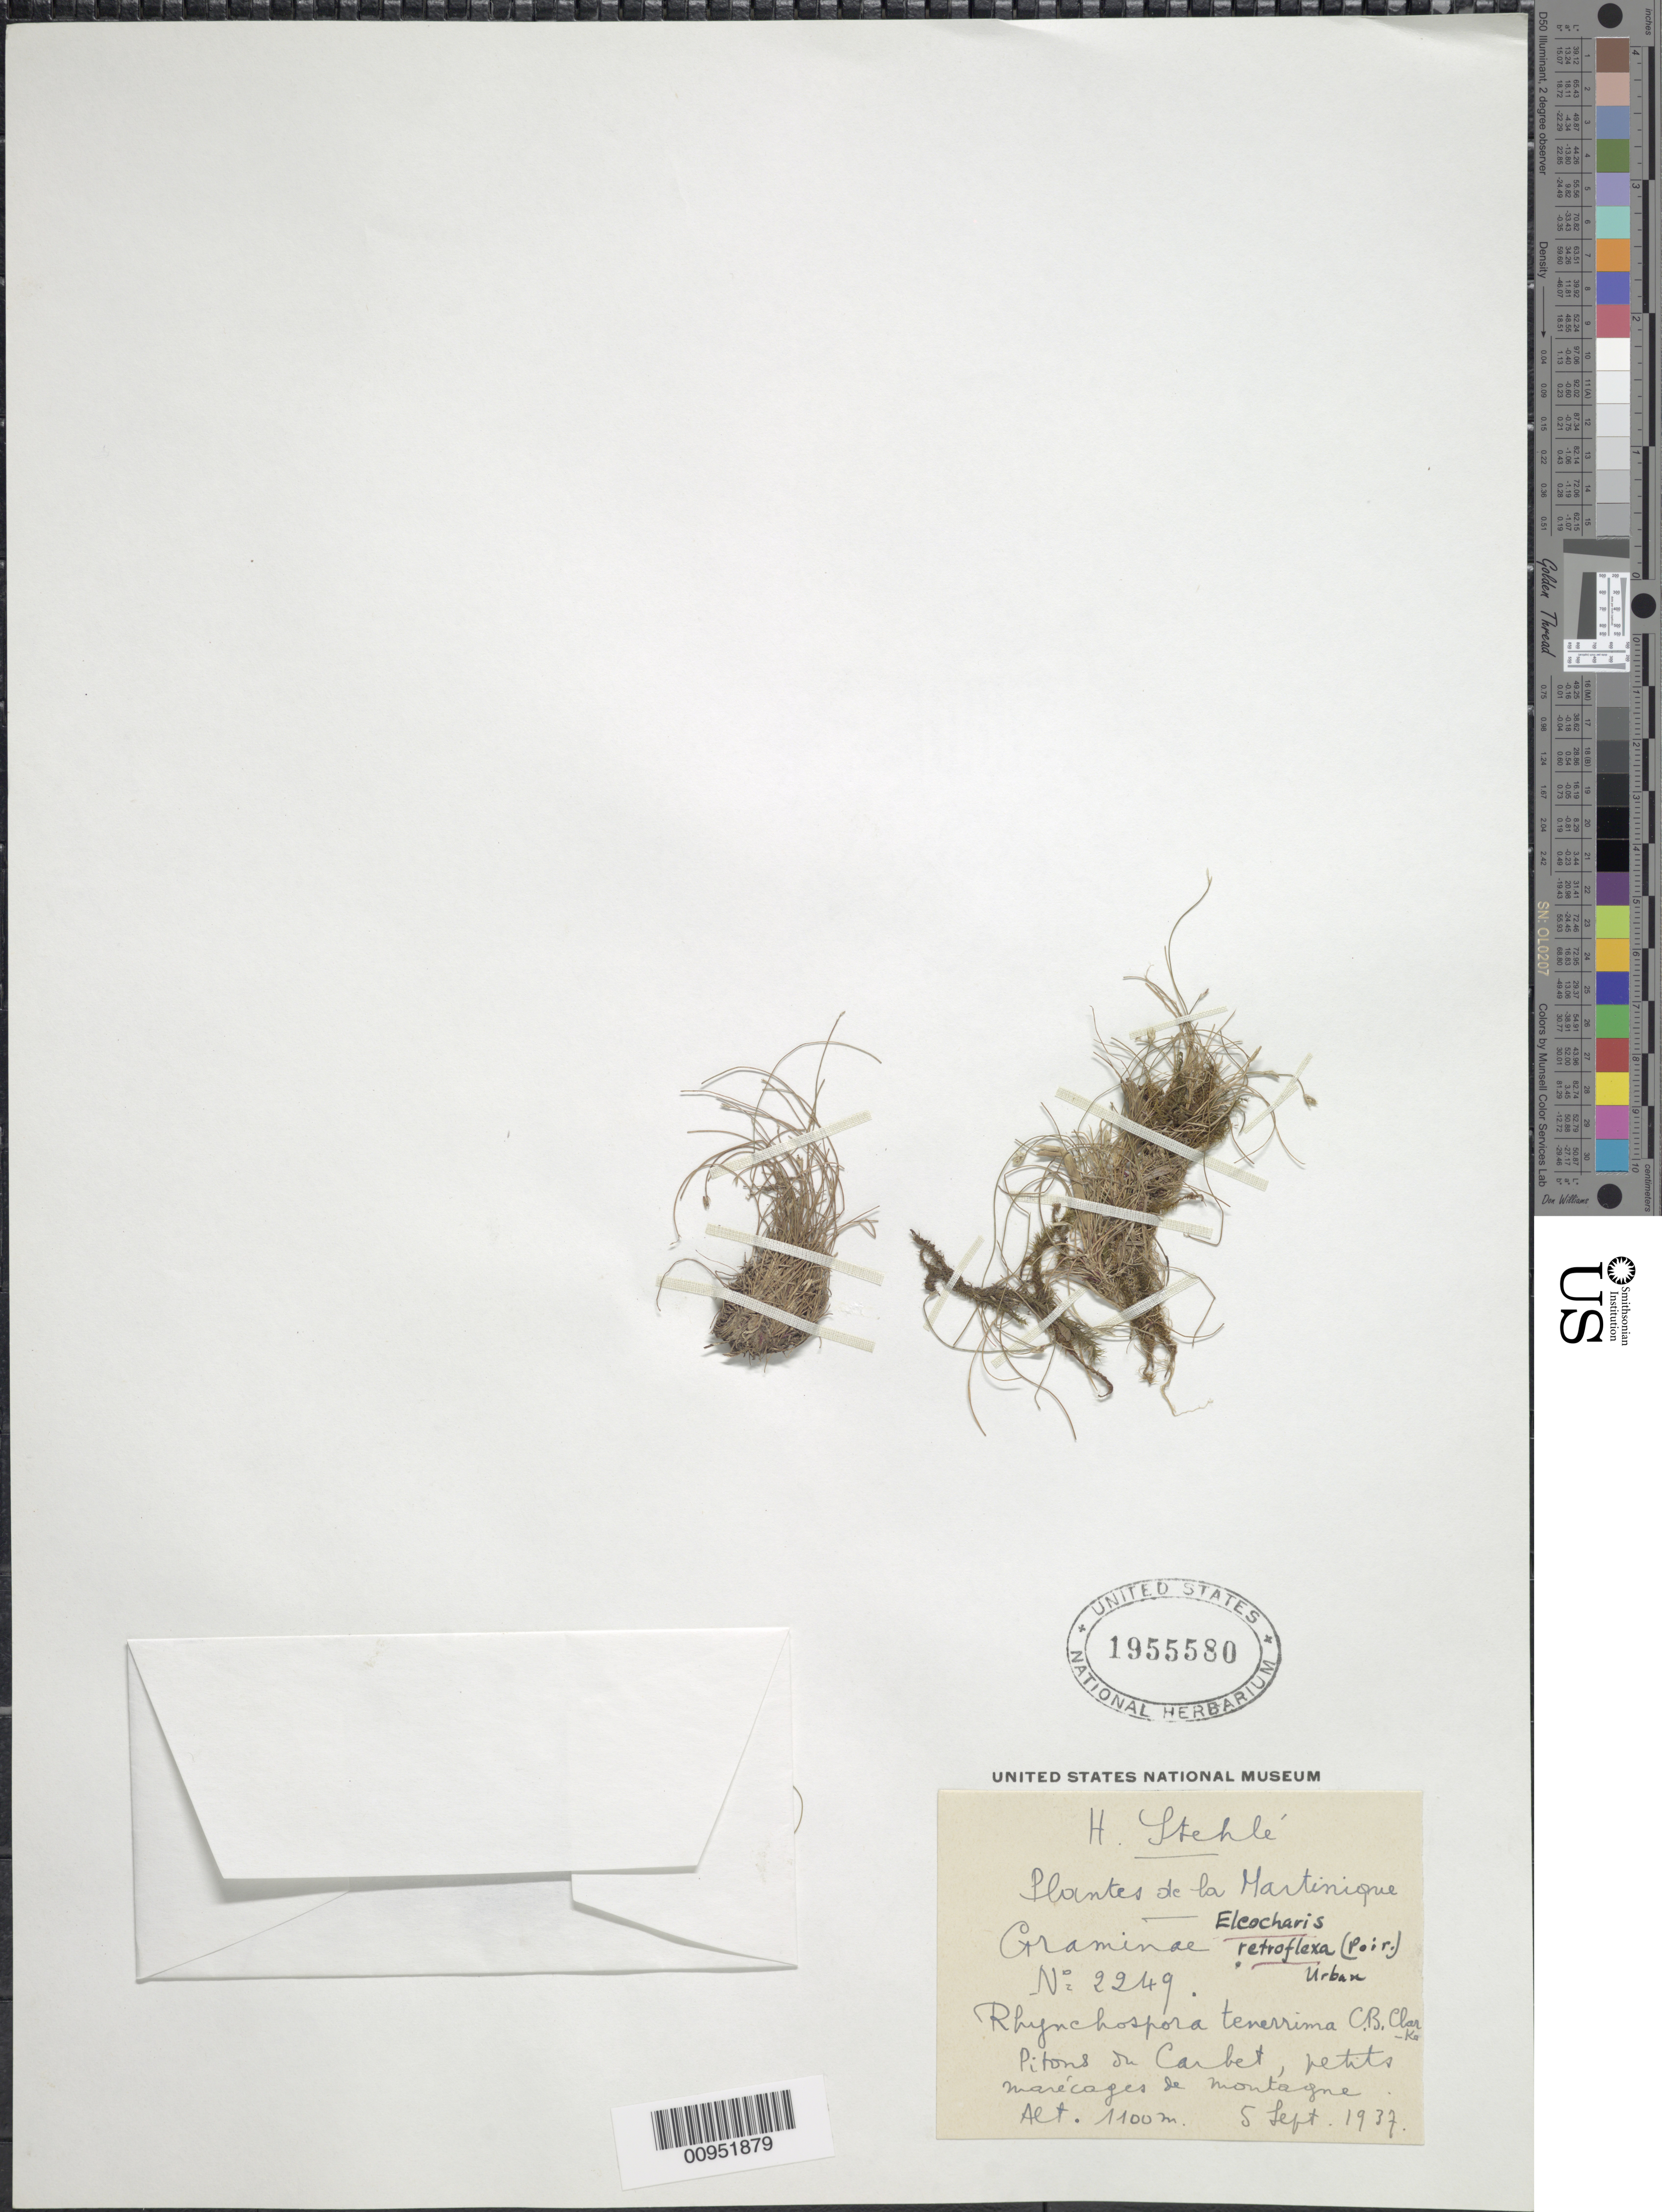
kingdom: Plantae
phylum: Tracheophyta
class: Liliopsida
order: Poales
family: Cyperaceae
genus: Eleocharis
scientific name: Eleocharis retroflexa subsp. retroflexa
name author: (Poir.) Urb.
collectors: H. Stehlé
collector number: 2249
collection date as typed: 05 Sep 1937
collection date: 1937-09-05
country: Martinique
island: Martinique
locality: Pitons ou Carbet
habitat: Petits marécages de montagne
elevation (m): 1100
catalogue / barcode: US 1955580